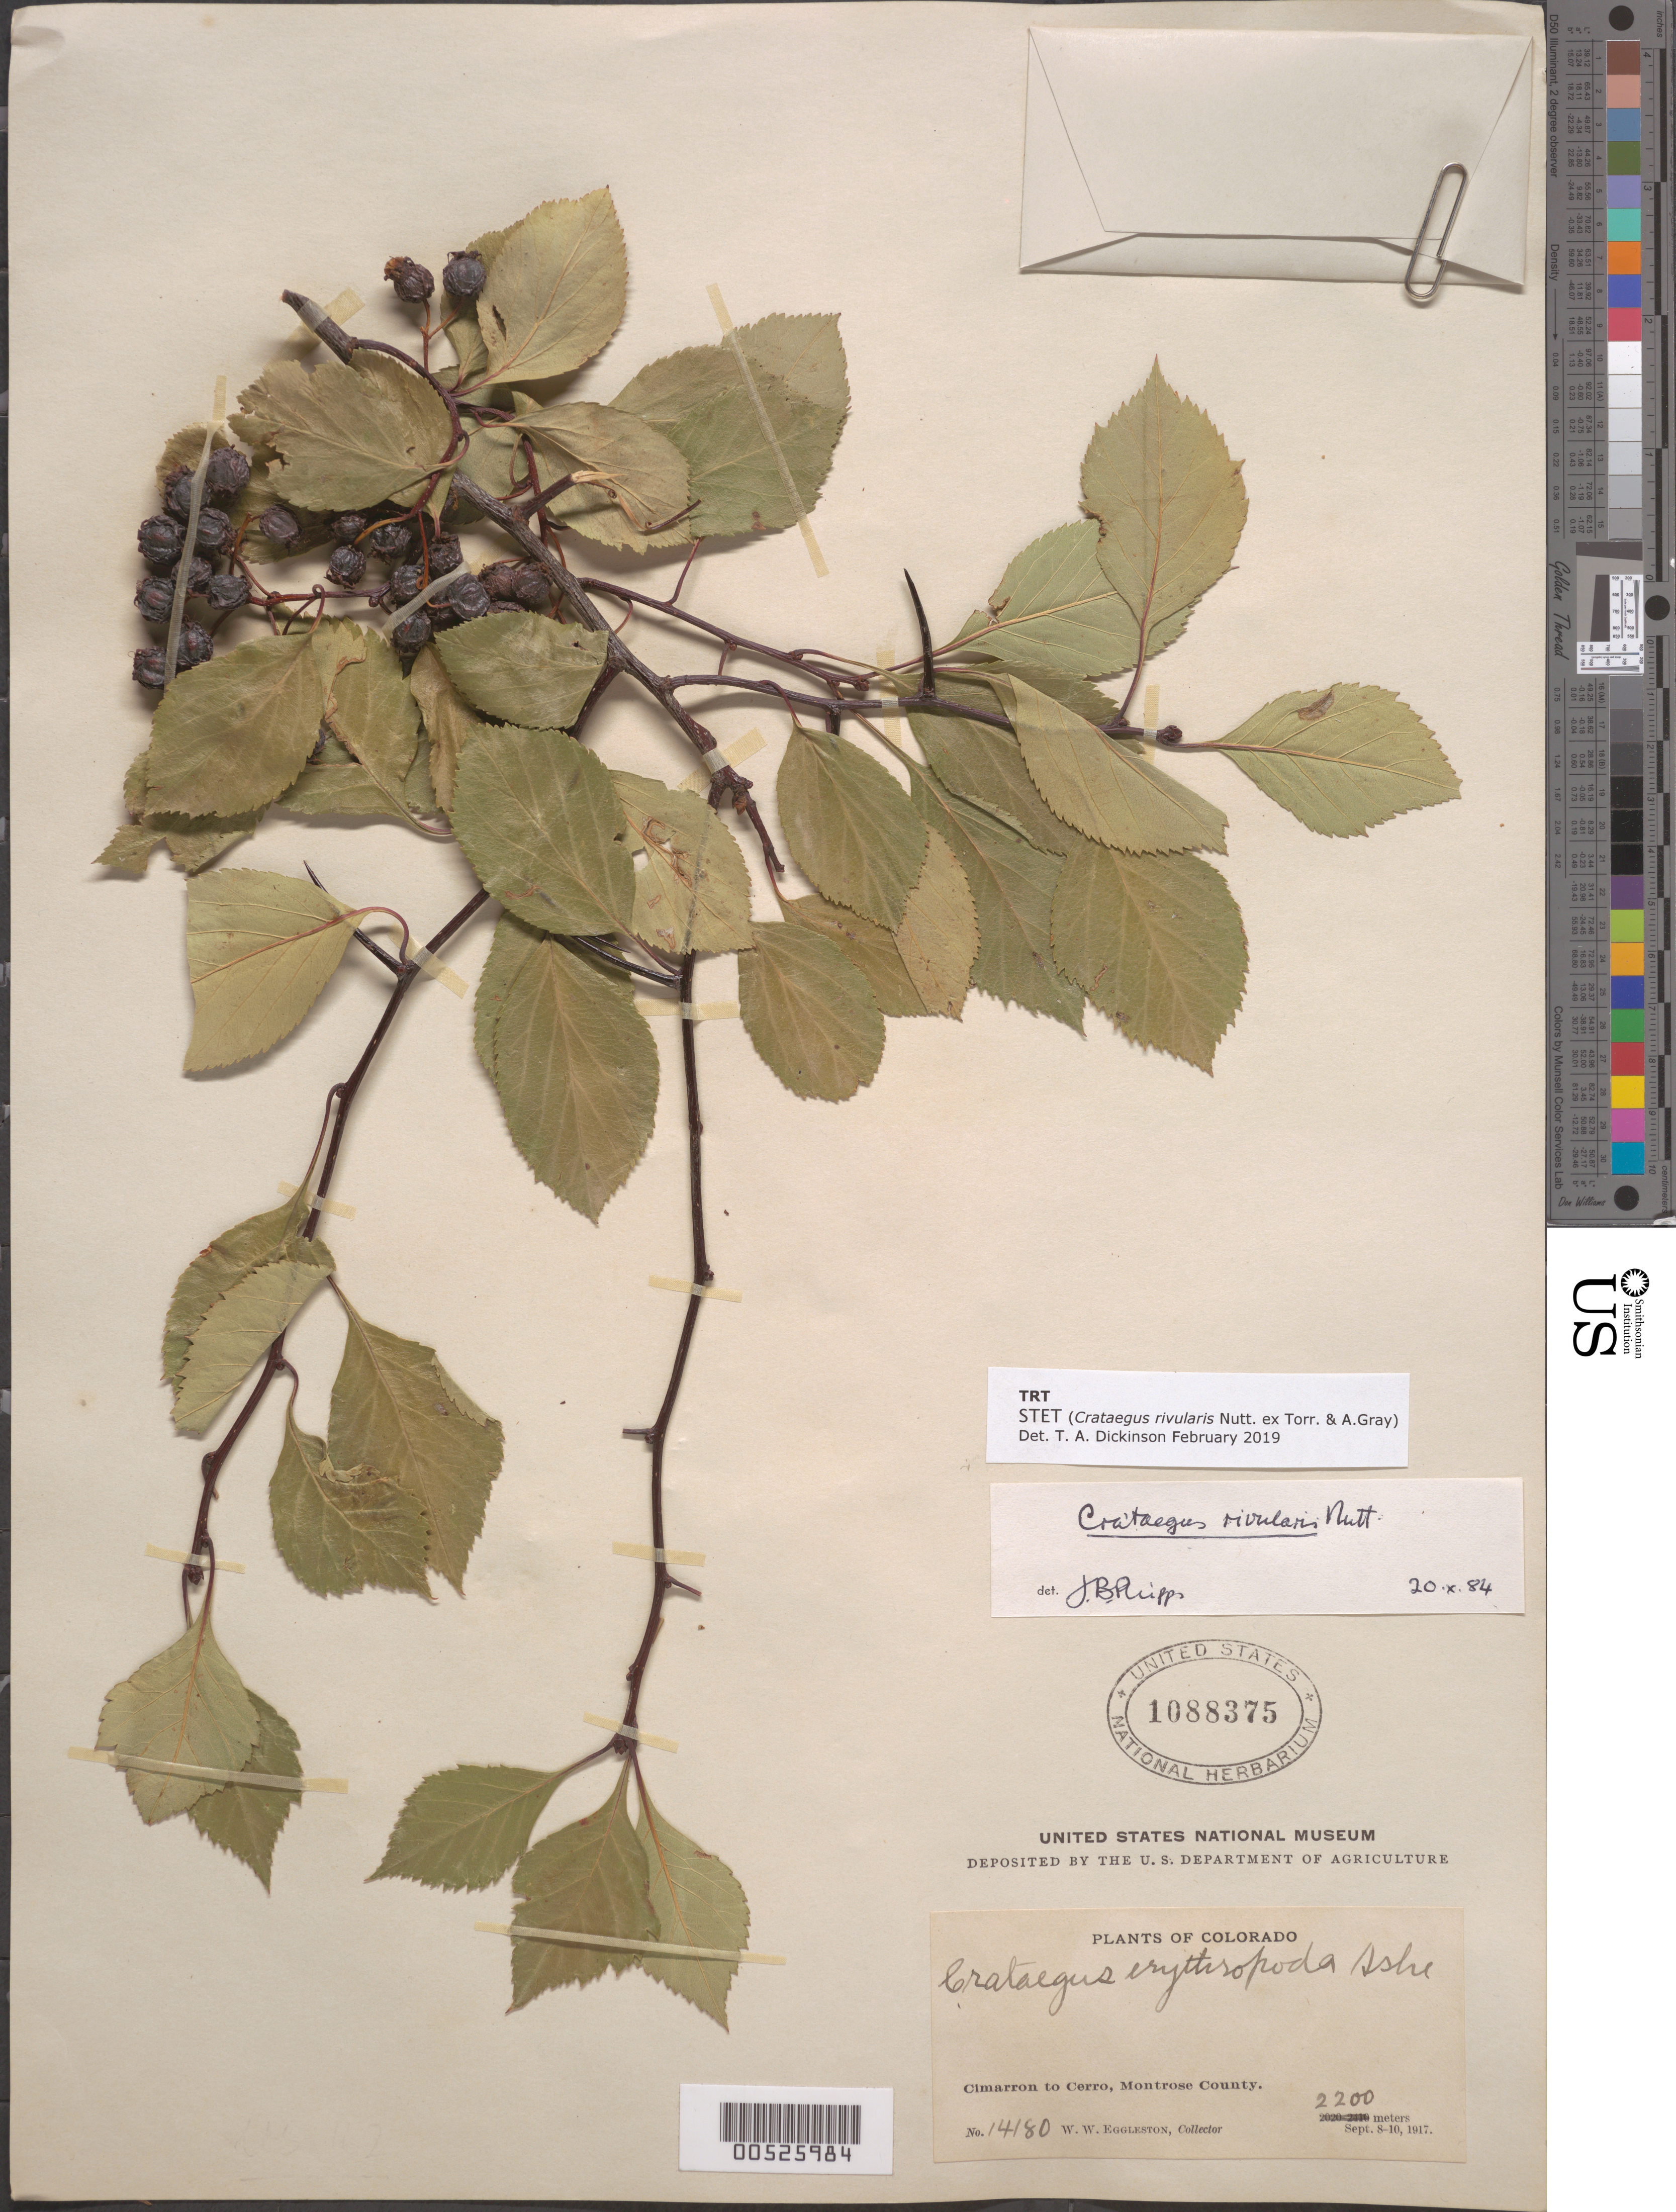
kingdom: Plantae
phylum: Tracheophyta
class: Magnoliopsida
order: Rosales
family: Rosaceae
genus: Crataegus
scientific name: Crataegus rivularis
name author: Nutt.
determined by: Phipps, James B., (UWO), University of Western Ontario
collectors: W. W. Eggleston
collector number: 14180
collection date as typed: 08 Sep 1910 to 10 Sep 1910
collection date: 1910-09-08/1910-09-10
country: United States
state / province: Colorado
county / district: Montrose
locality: Cimarron to Cerro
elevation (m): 2200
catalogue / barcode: US 1088375